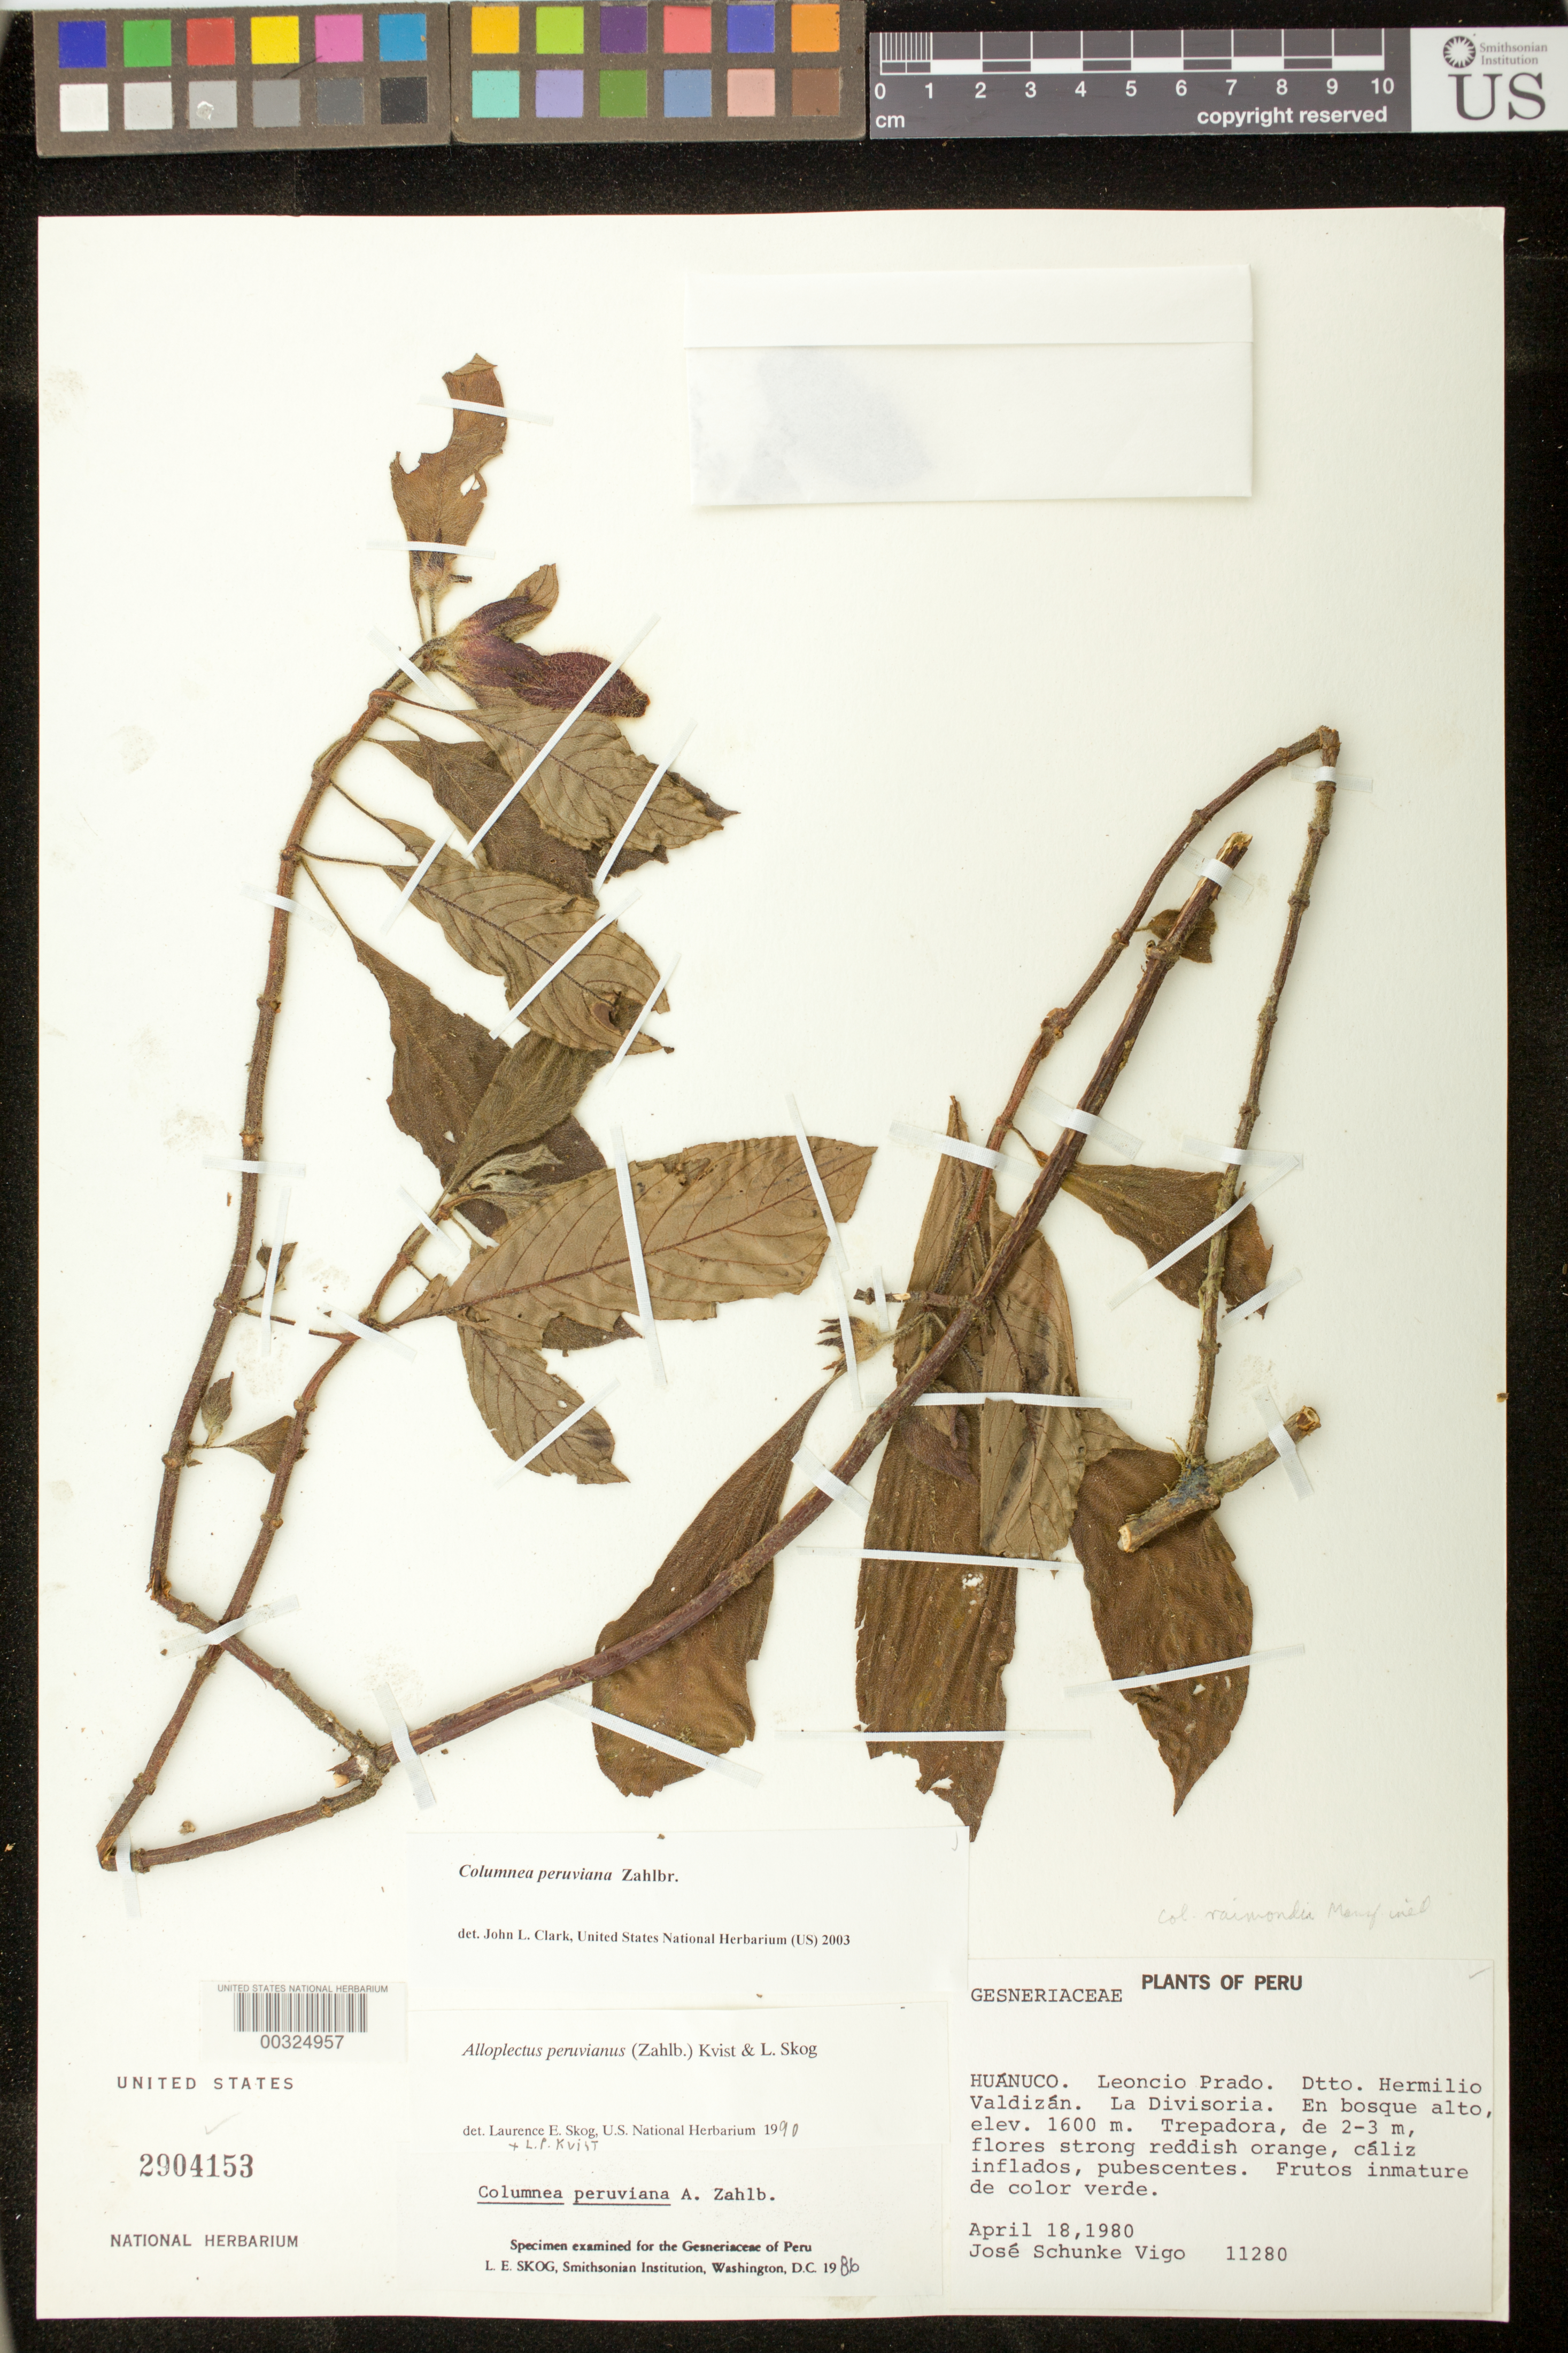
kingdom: Plantae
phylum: Tracheophyta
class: Magnoliopsida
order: Lamiales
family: Gesneriaceae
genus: Columnea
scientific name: Columnea peruviana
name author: Zahlbr.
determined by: Clark, J. L., (SEL), The Marie Selby Botanical Garden (UNITED STATES)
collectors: J. Schunke Vigo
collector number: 11280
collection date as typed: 18 Apr 1980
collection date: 1980-04-18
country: Peru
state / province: Huánuco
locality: Prov. Leoncio Prado. Dtto. Hermilio Valdizán. La Divisoria.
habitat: En bosque alto, con mucho sombra terreno húmedo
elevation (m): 1600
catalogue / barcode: US 2904153